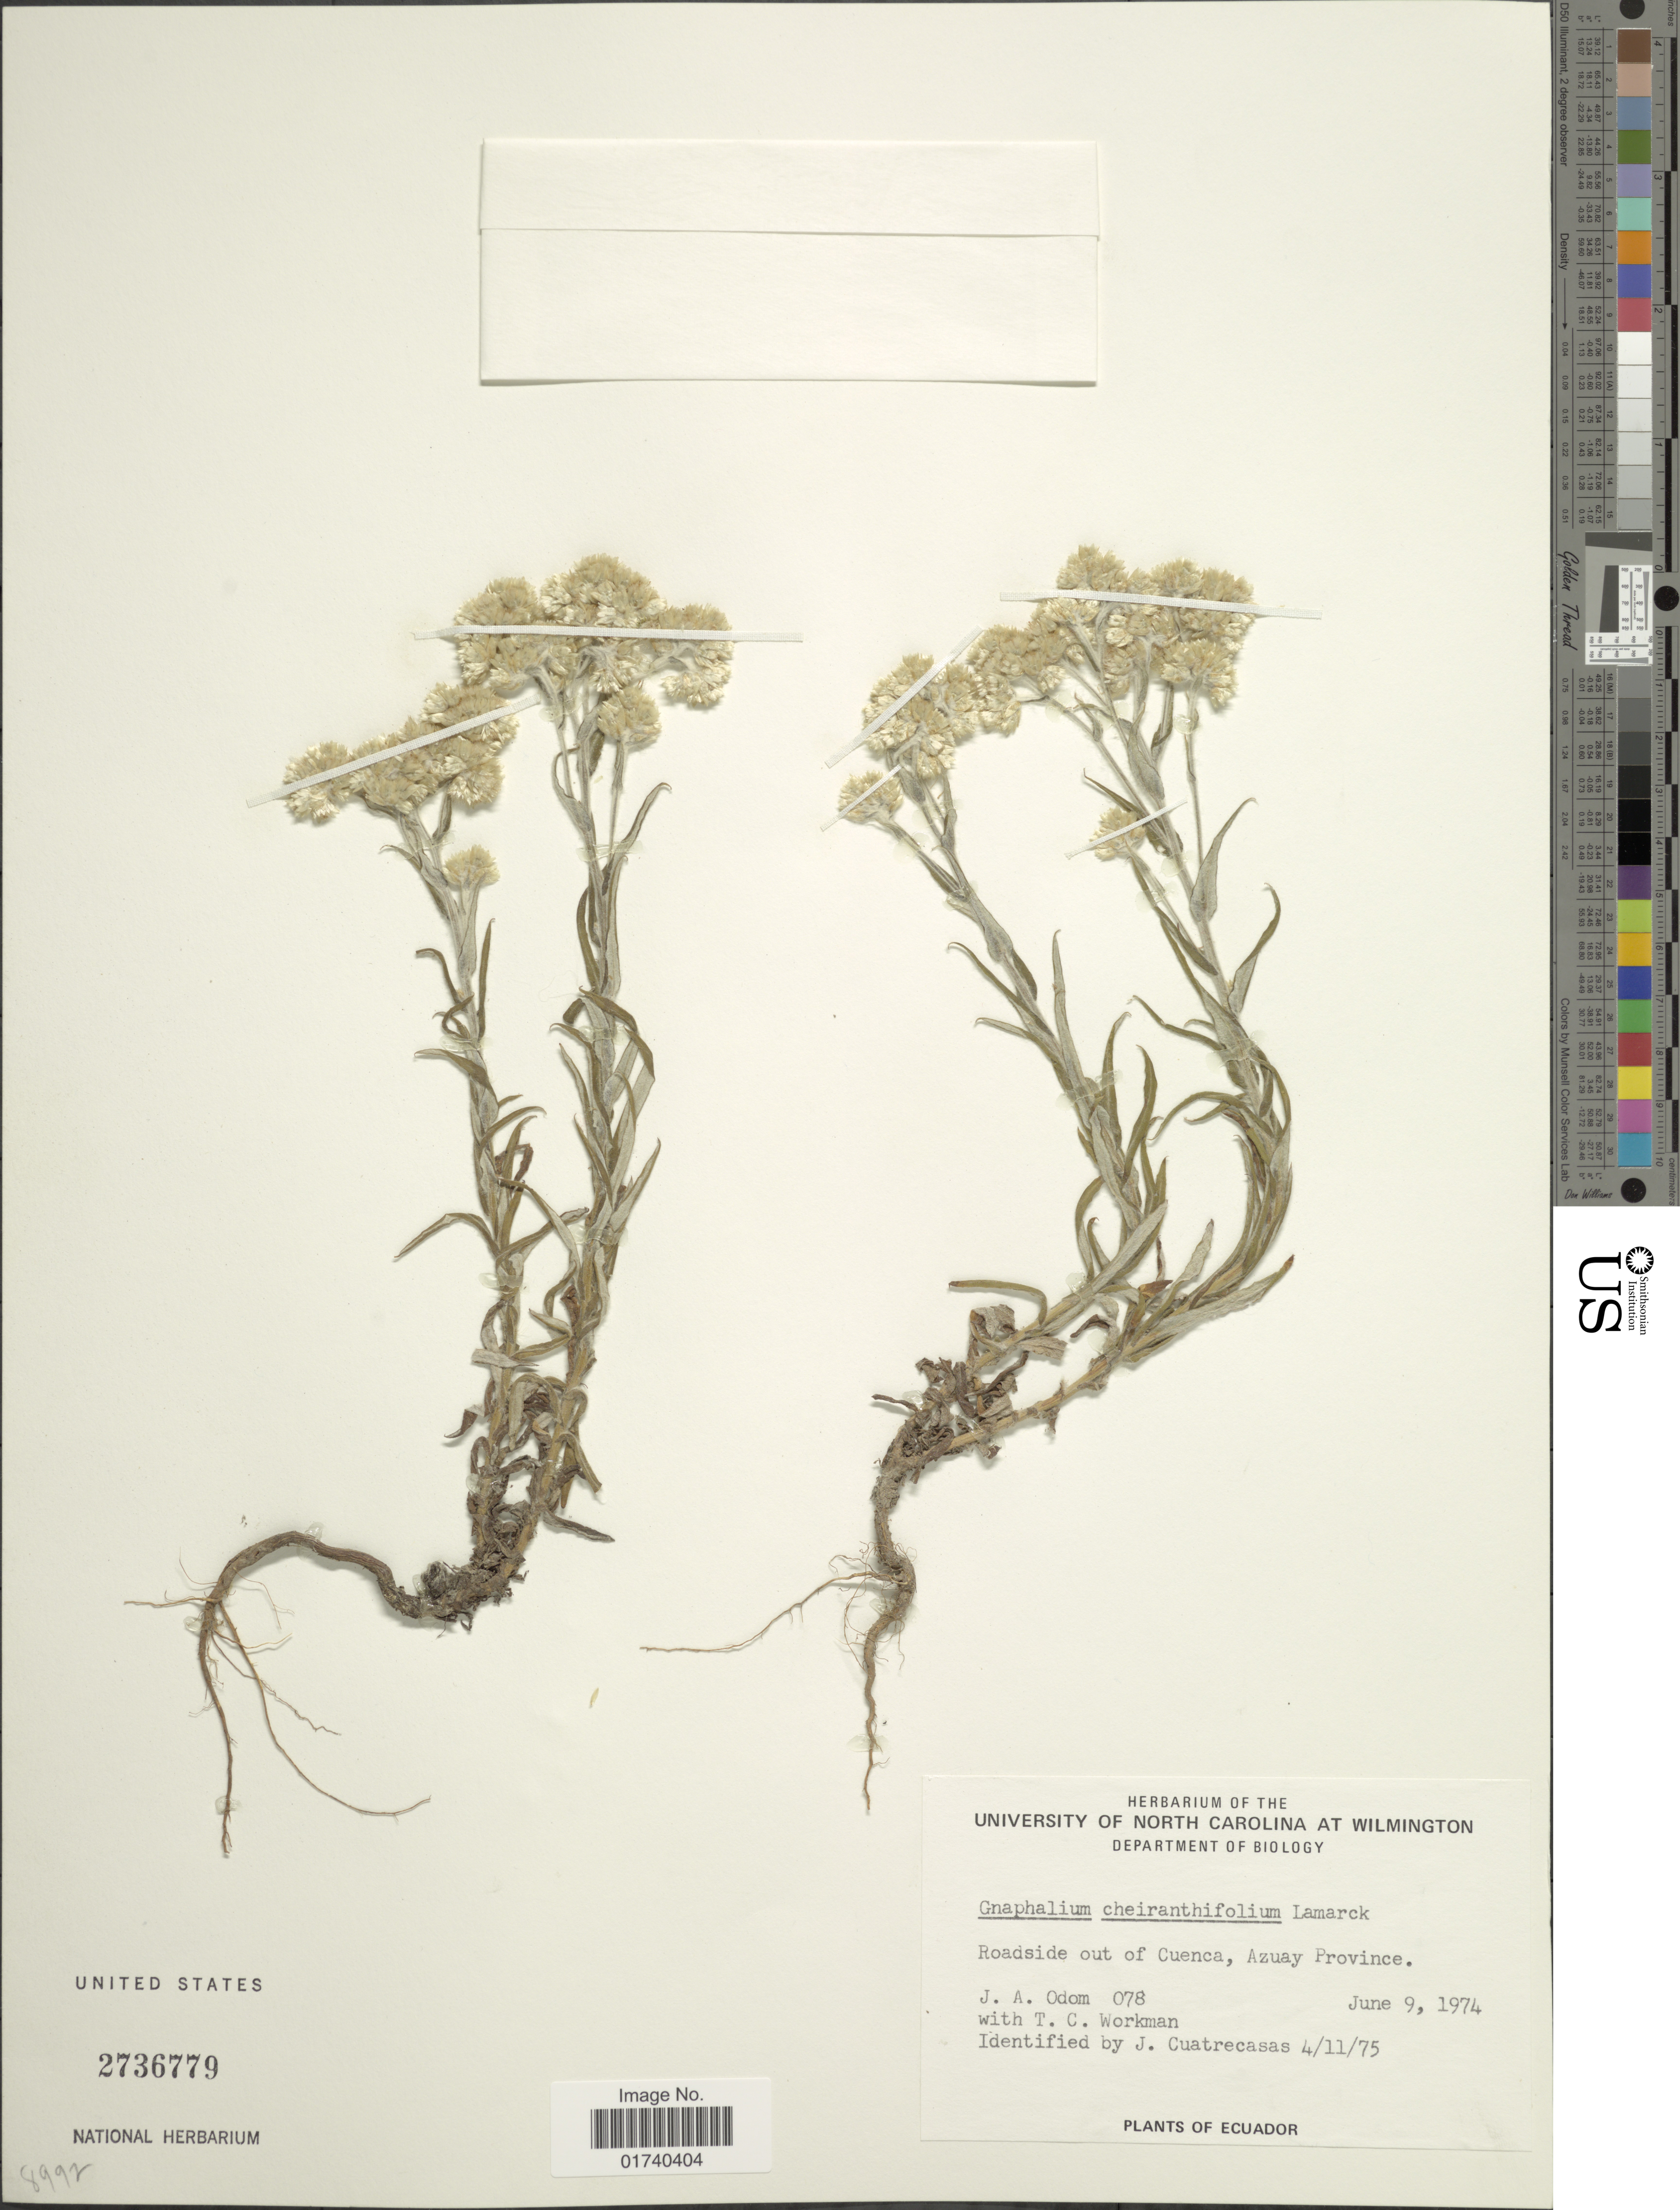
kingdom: Plantae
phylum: Tracheophyta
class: Magnoliopsida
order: Asterales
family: Asteraceae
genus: Pseudognaphalium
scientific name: Pseudognaphalium cheiranthifolium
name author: (Lam.) Hilliard & B.L. Burtt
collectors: J. Odom & T. Workman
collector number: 78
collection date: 1974-06-09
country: Ecuador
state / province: Azuay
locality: Roadside out of Cuenca, Azuay Province.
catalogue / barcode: US 2736779